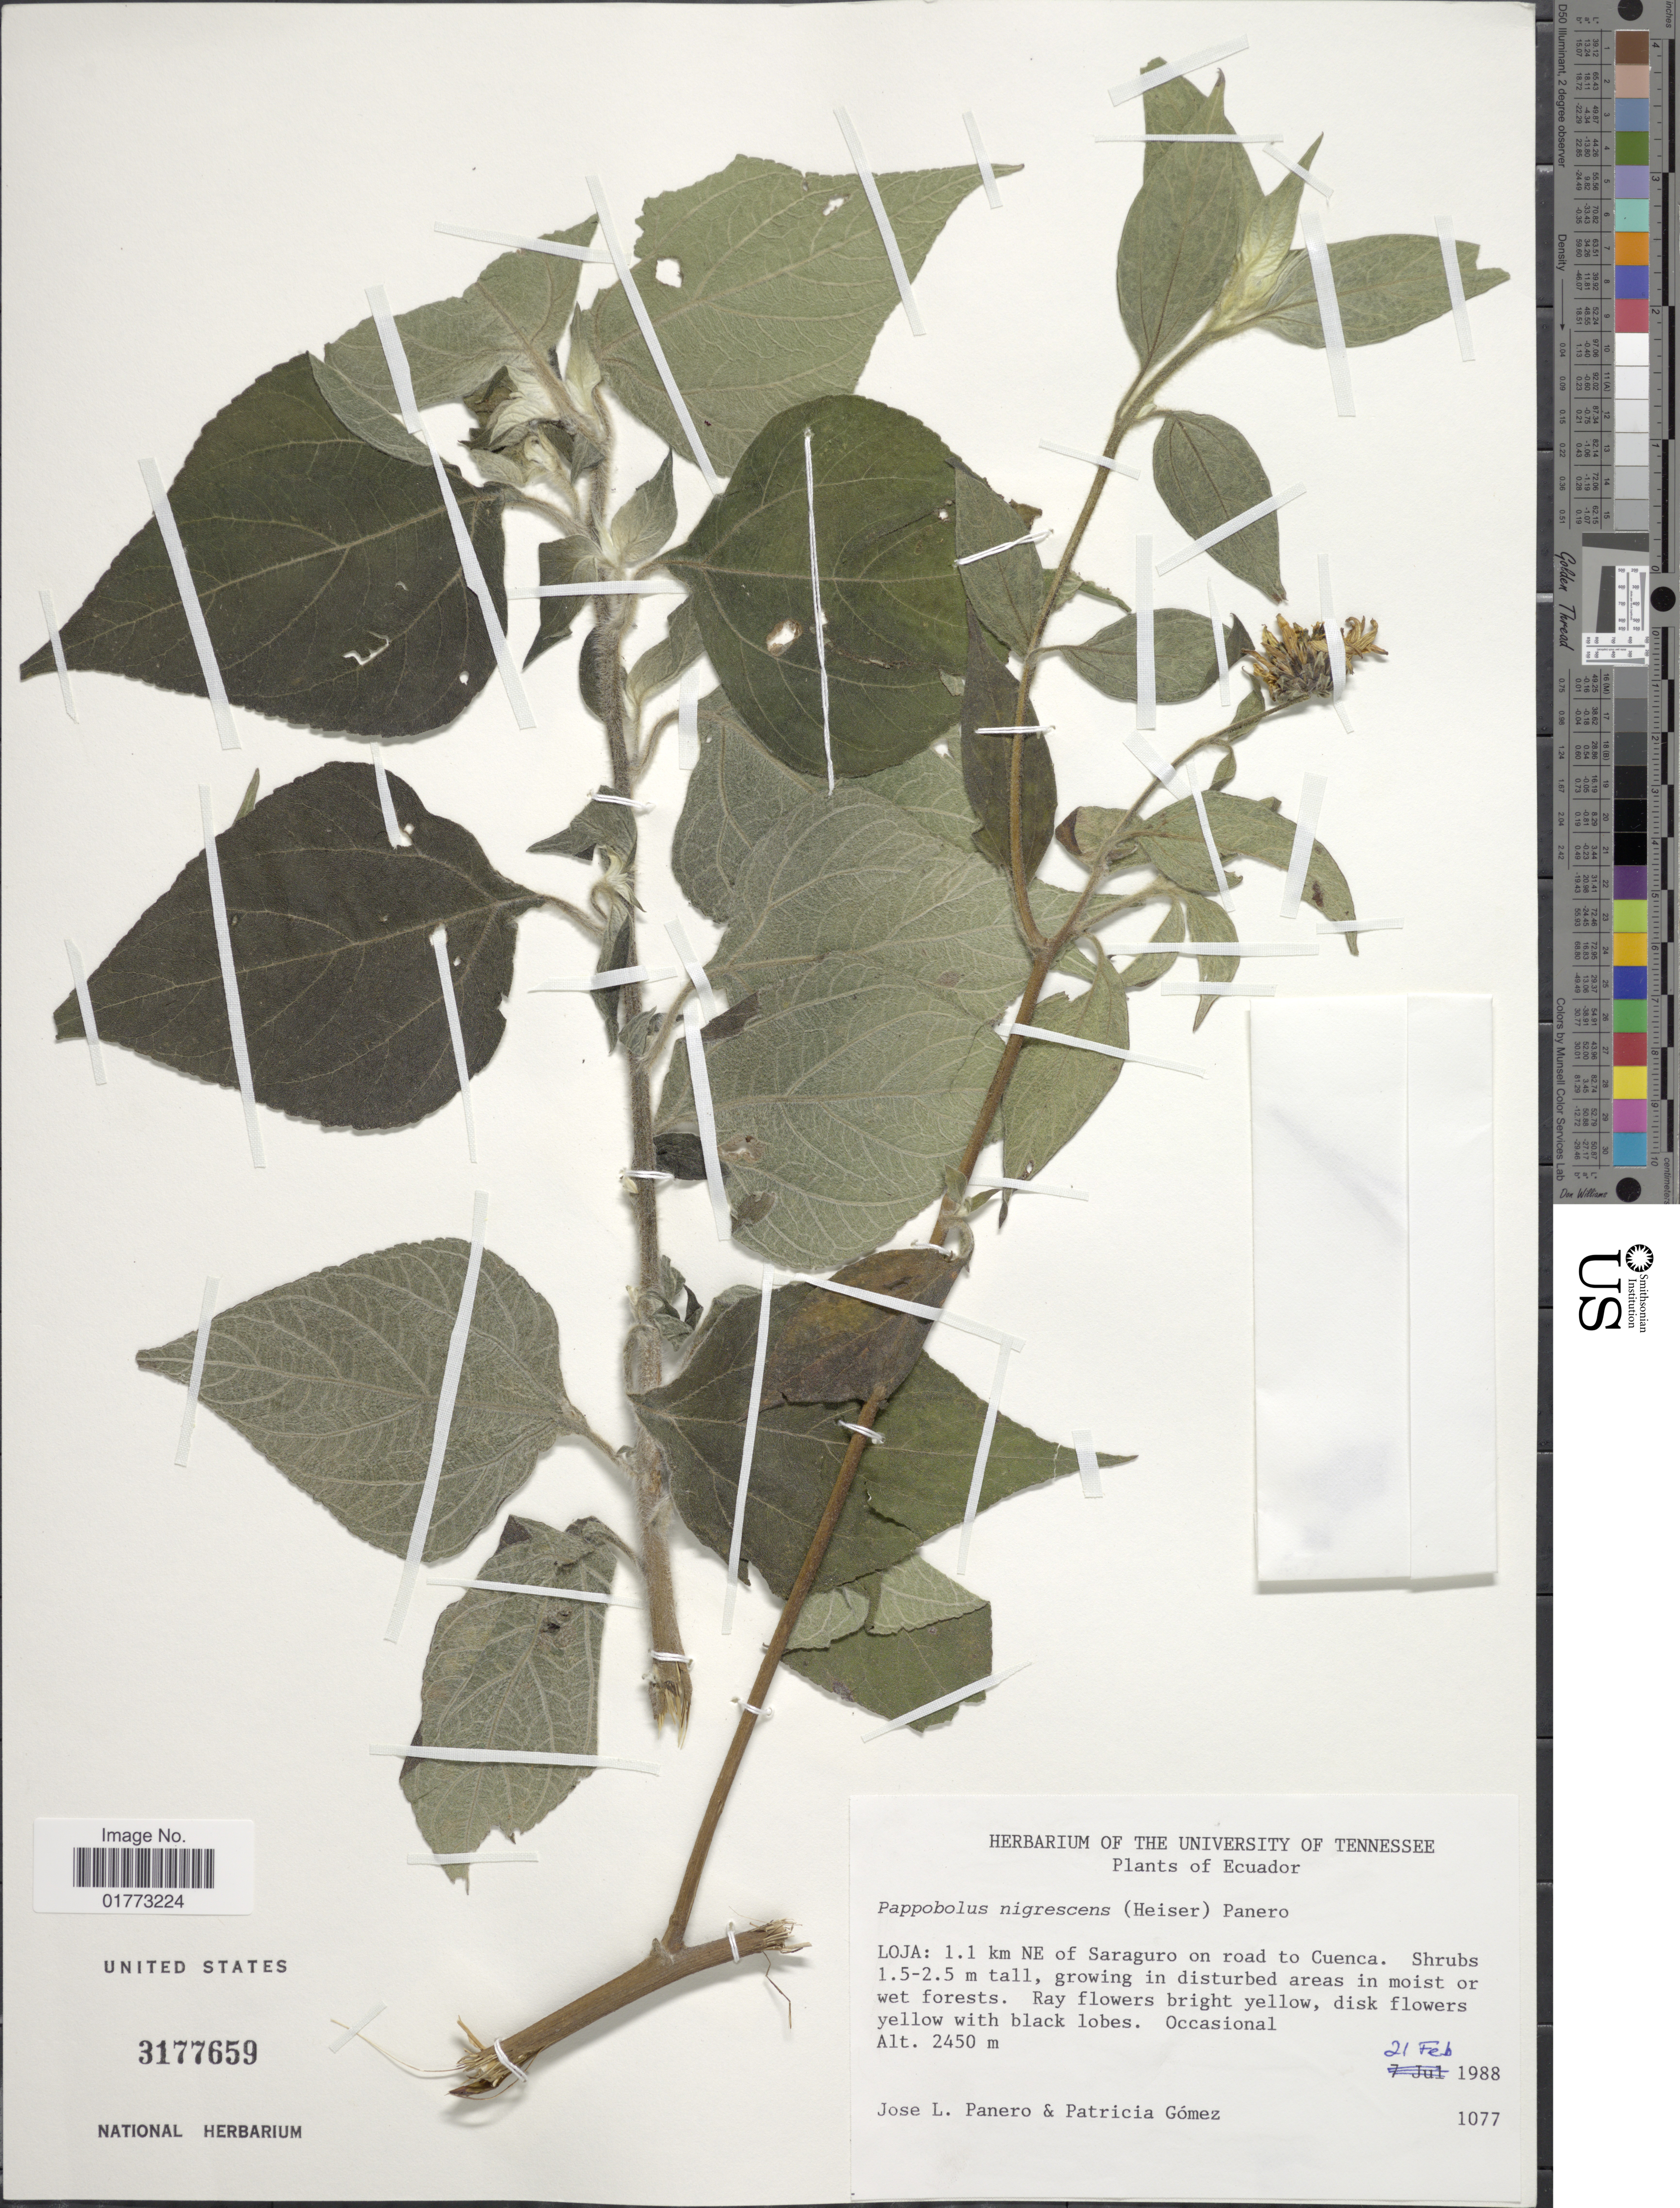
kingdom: Plantae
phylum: Tracheophyta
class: Magnoliopsida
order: Asterales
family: Asteraceae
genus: Pappobolus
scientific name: Pappobolus nigrescens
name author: Heiser & Panero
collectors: J. L. Panero & P. Gomez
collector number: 1077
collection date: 1988-02-21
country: Ecuador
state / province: Loja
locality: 1.1 km NE of Saraguro on road to Cuenca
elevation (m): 2450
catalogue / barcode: US 3177659